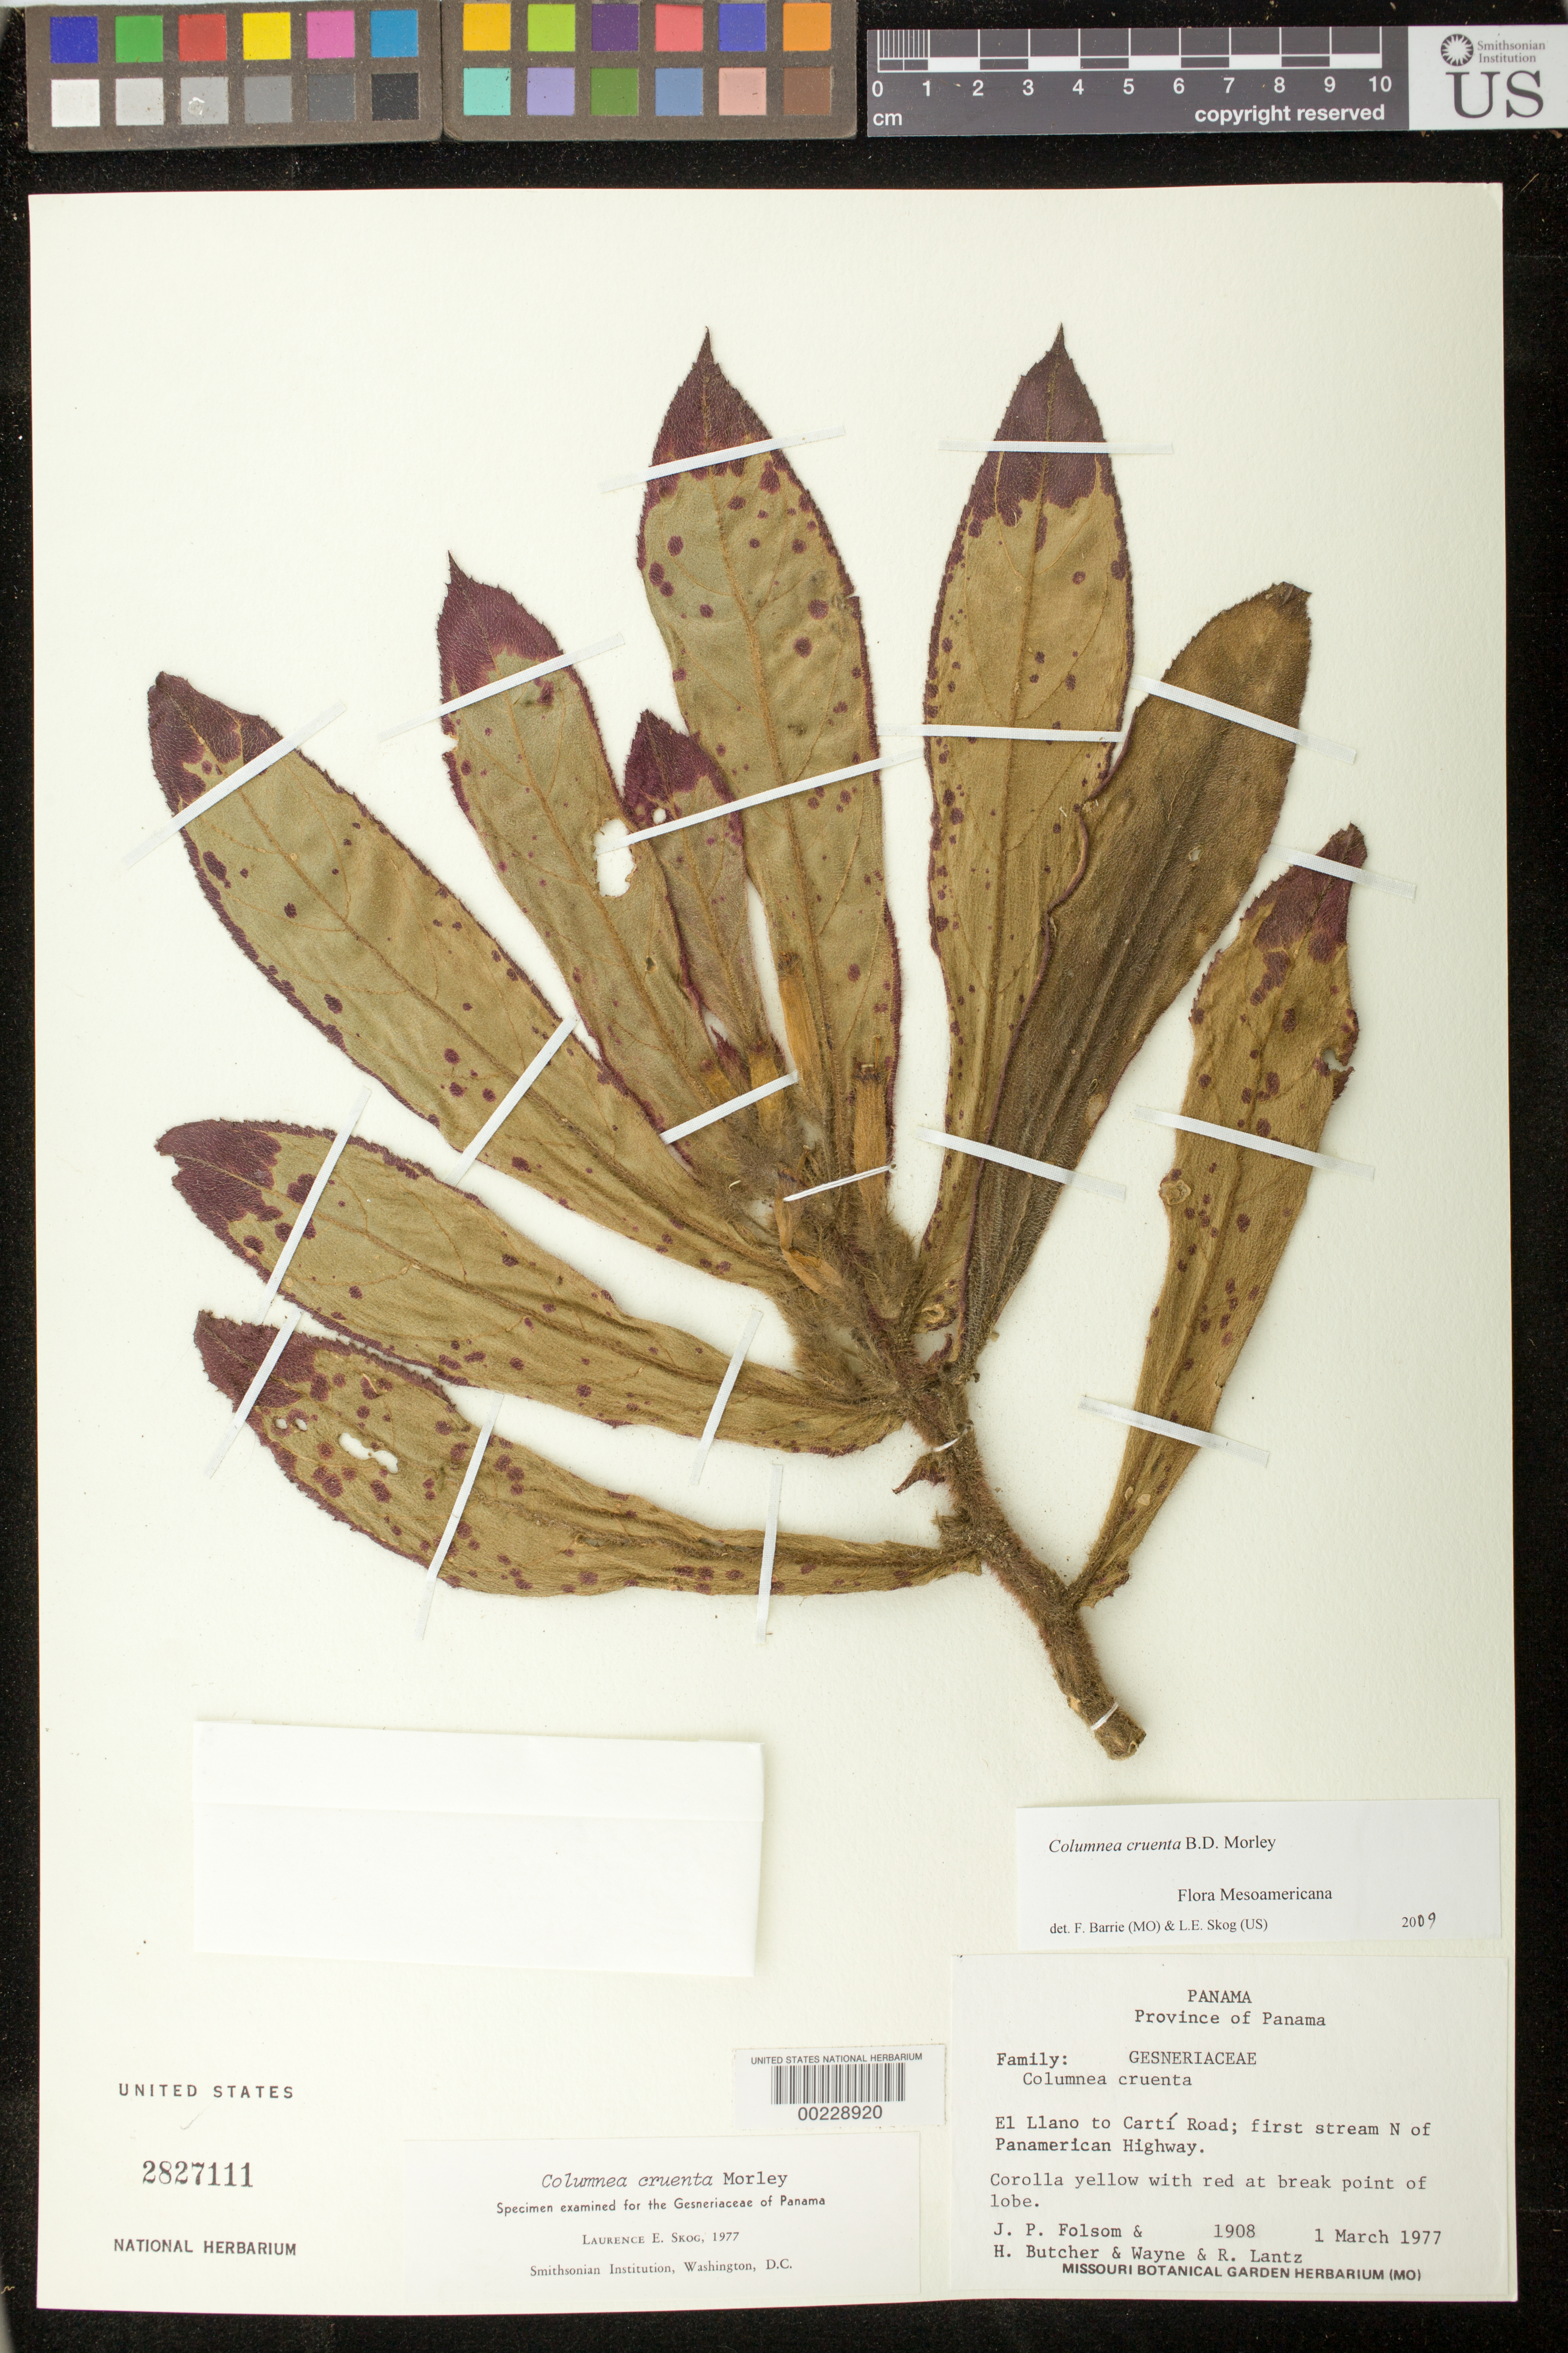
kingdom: Plantae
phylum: Tracheophyta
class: Magnoliopsida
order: Lamiales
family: Gesneriaceae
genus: Columnea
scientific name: Columnea cruenta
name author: B.D. Morley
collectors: J. P. Folsom, H. Butcher, W. Lantz & R. Lantz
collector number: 1908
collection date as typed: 01 Mar 1977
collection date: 1977-03-01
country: Panama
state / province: Panamá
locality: El Llano to Carti road, first stream N of Panamerican Highway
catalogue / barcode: US 2827111